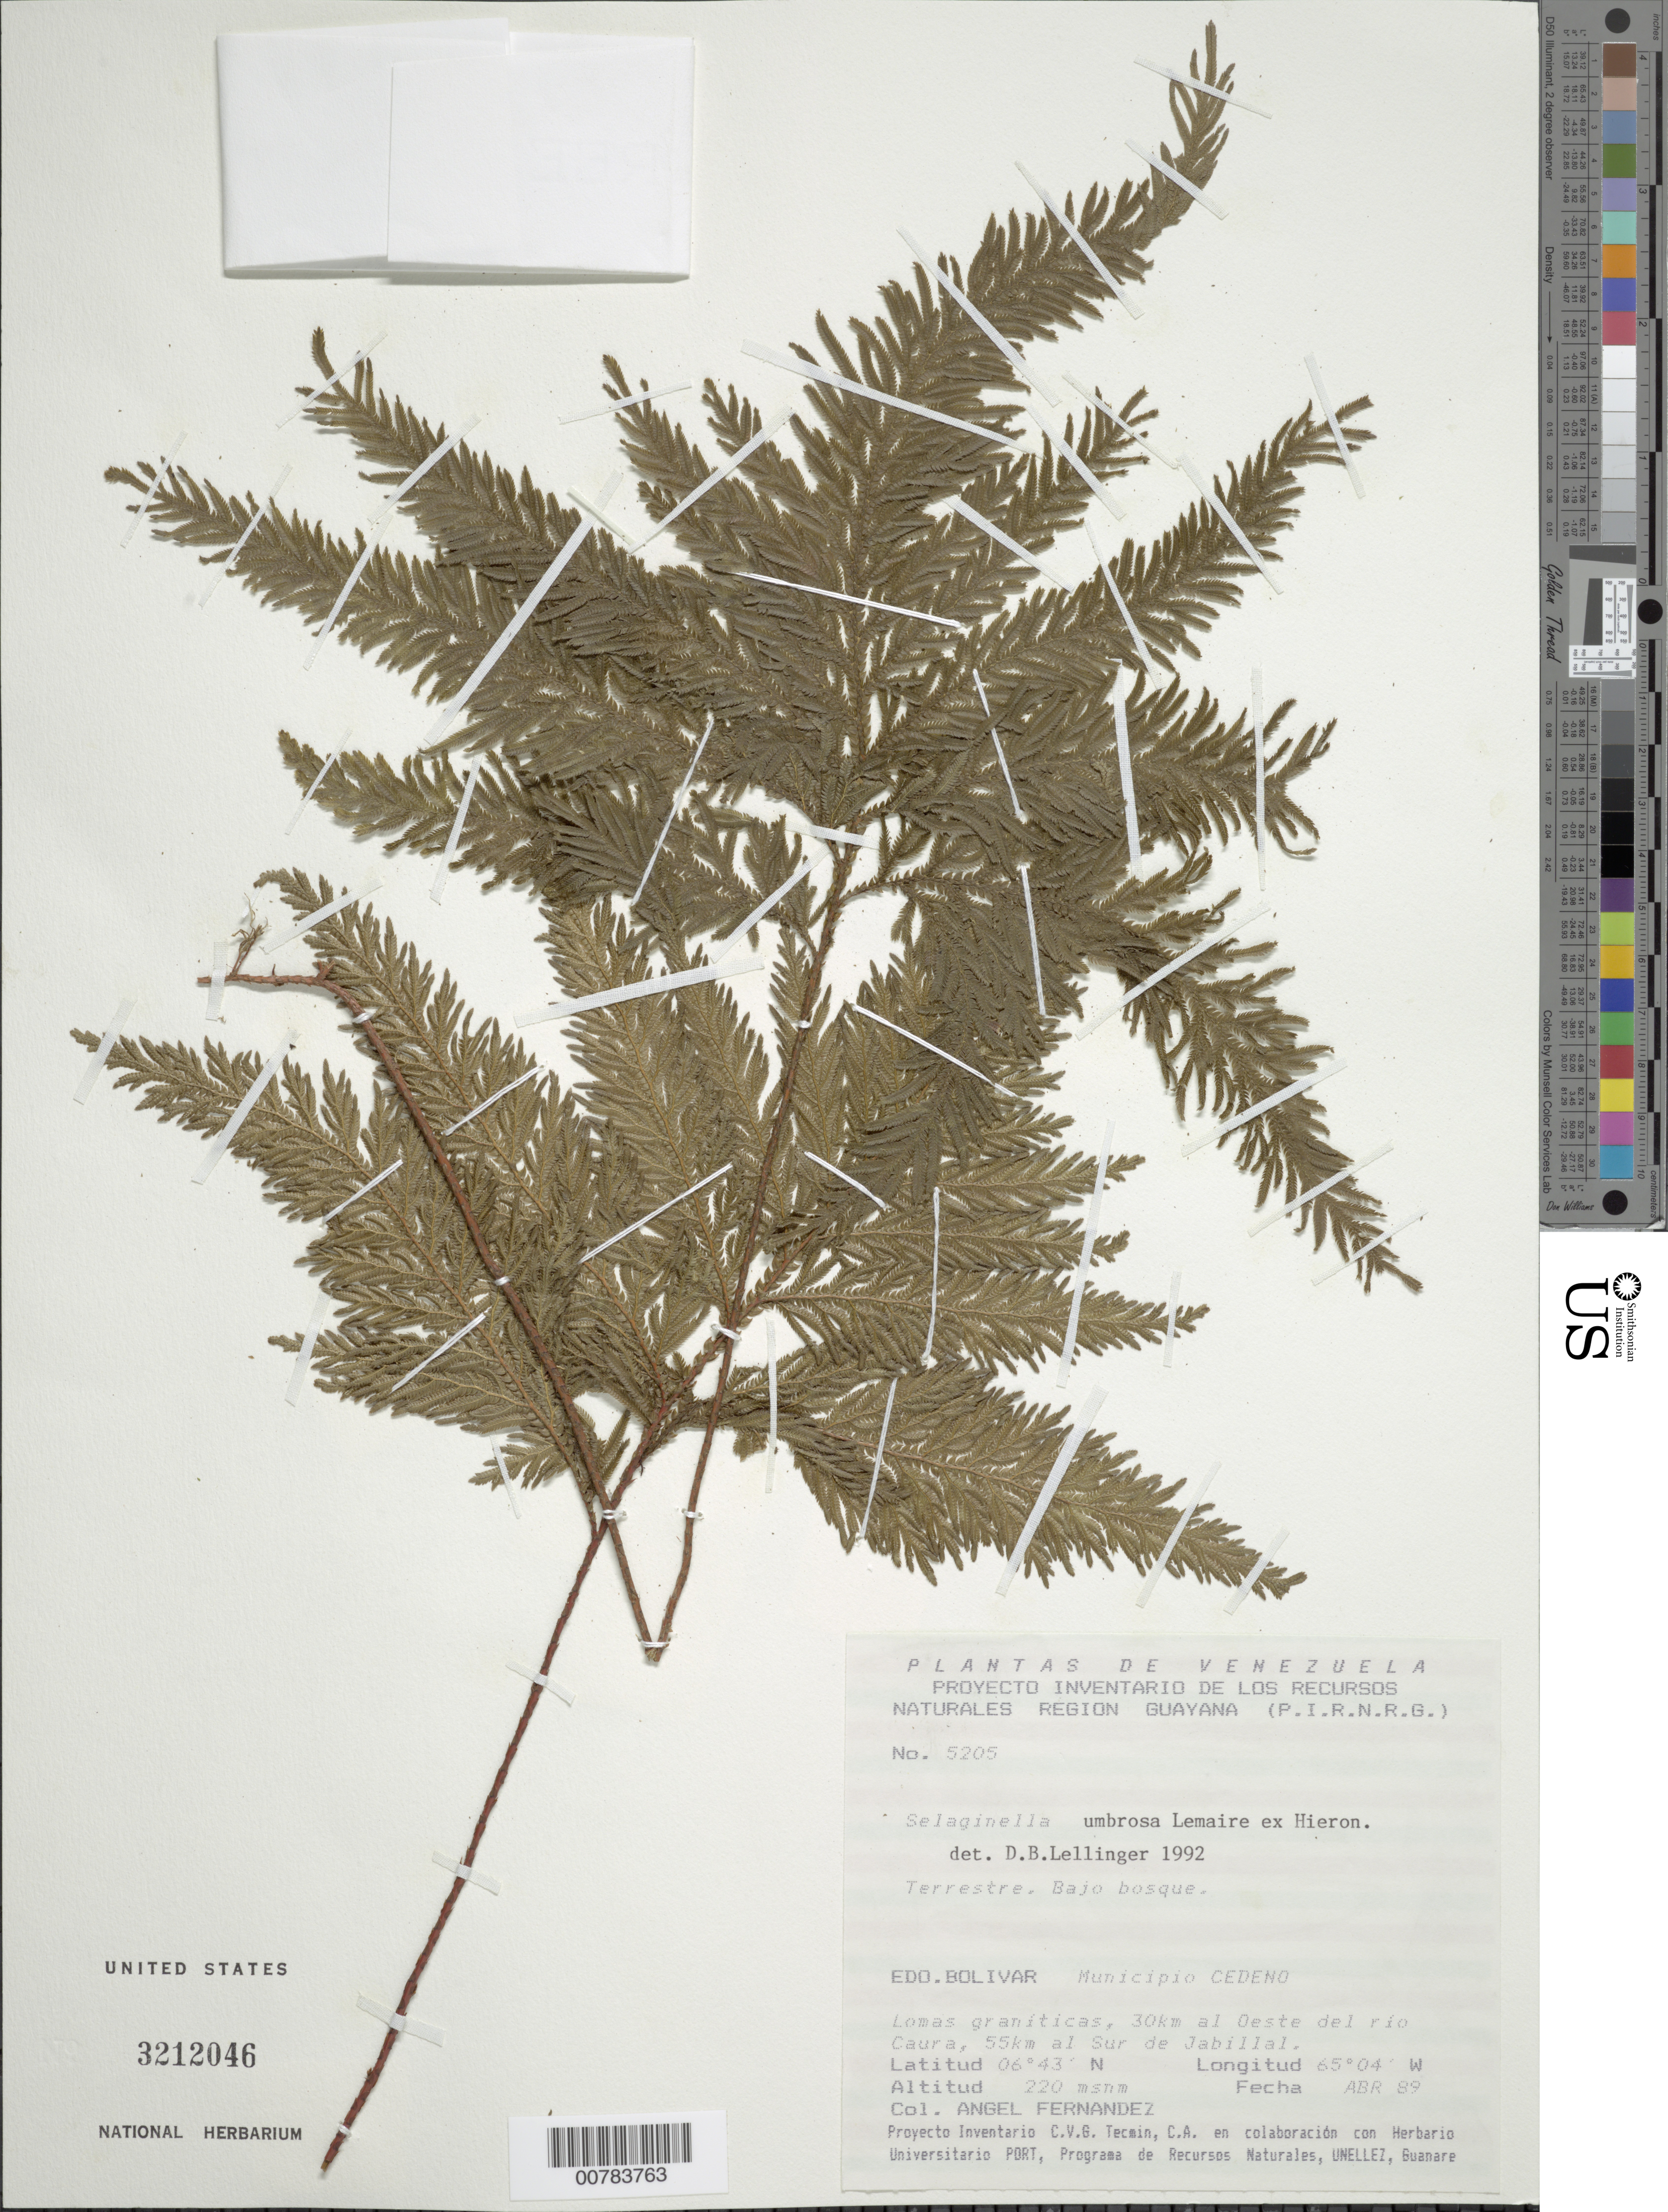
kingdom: Plantae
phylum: Tracheophyta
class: Lycopodiopsida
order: Selaginellales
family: Selaginellaceae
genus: Selaginella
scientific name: Selaginella umbrosa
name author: Lem. ex Hieron.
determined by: Lellinger, David B., (BOT), Smithsonian Institution - National Museum of Natural History (UNITED STATES)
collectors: A. Fernández & E. Sanoja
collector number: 5209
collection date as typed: Apr-89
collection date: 1989-04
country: Venezuela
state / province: Bolívar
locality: Mun. Cedeño, 30 km al Oeste del Río Caura, 55 km al Sur de Jabillal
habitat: Lomas graníticans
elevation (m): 220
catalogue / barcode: US 3212046